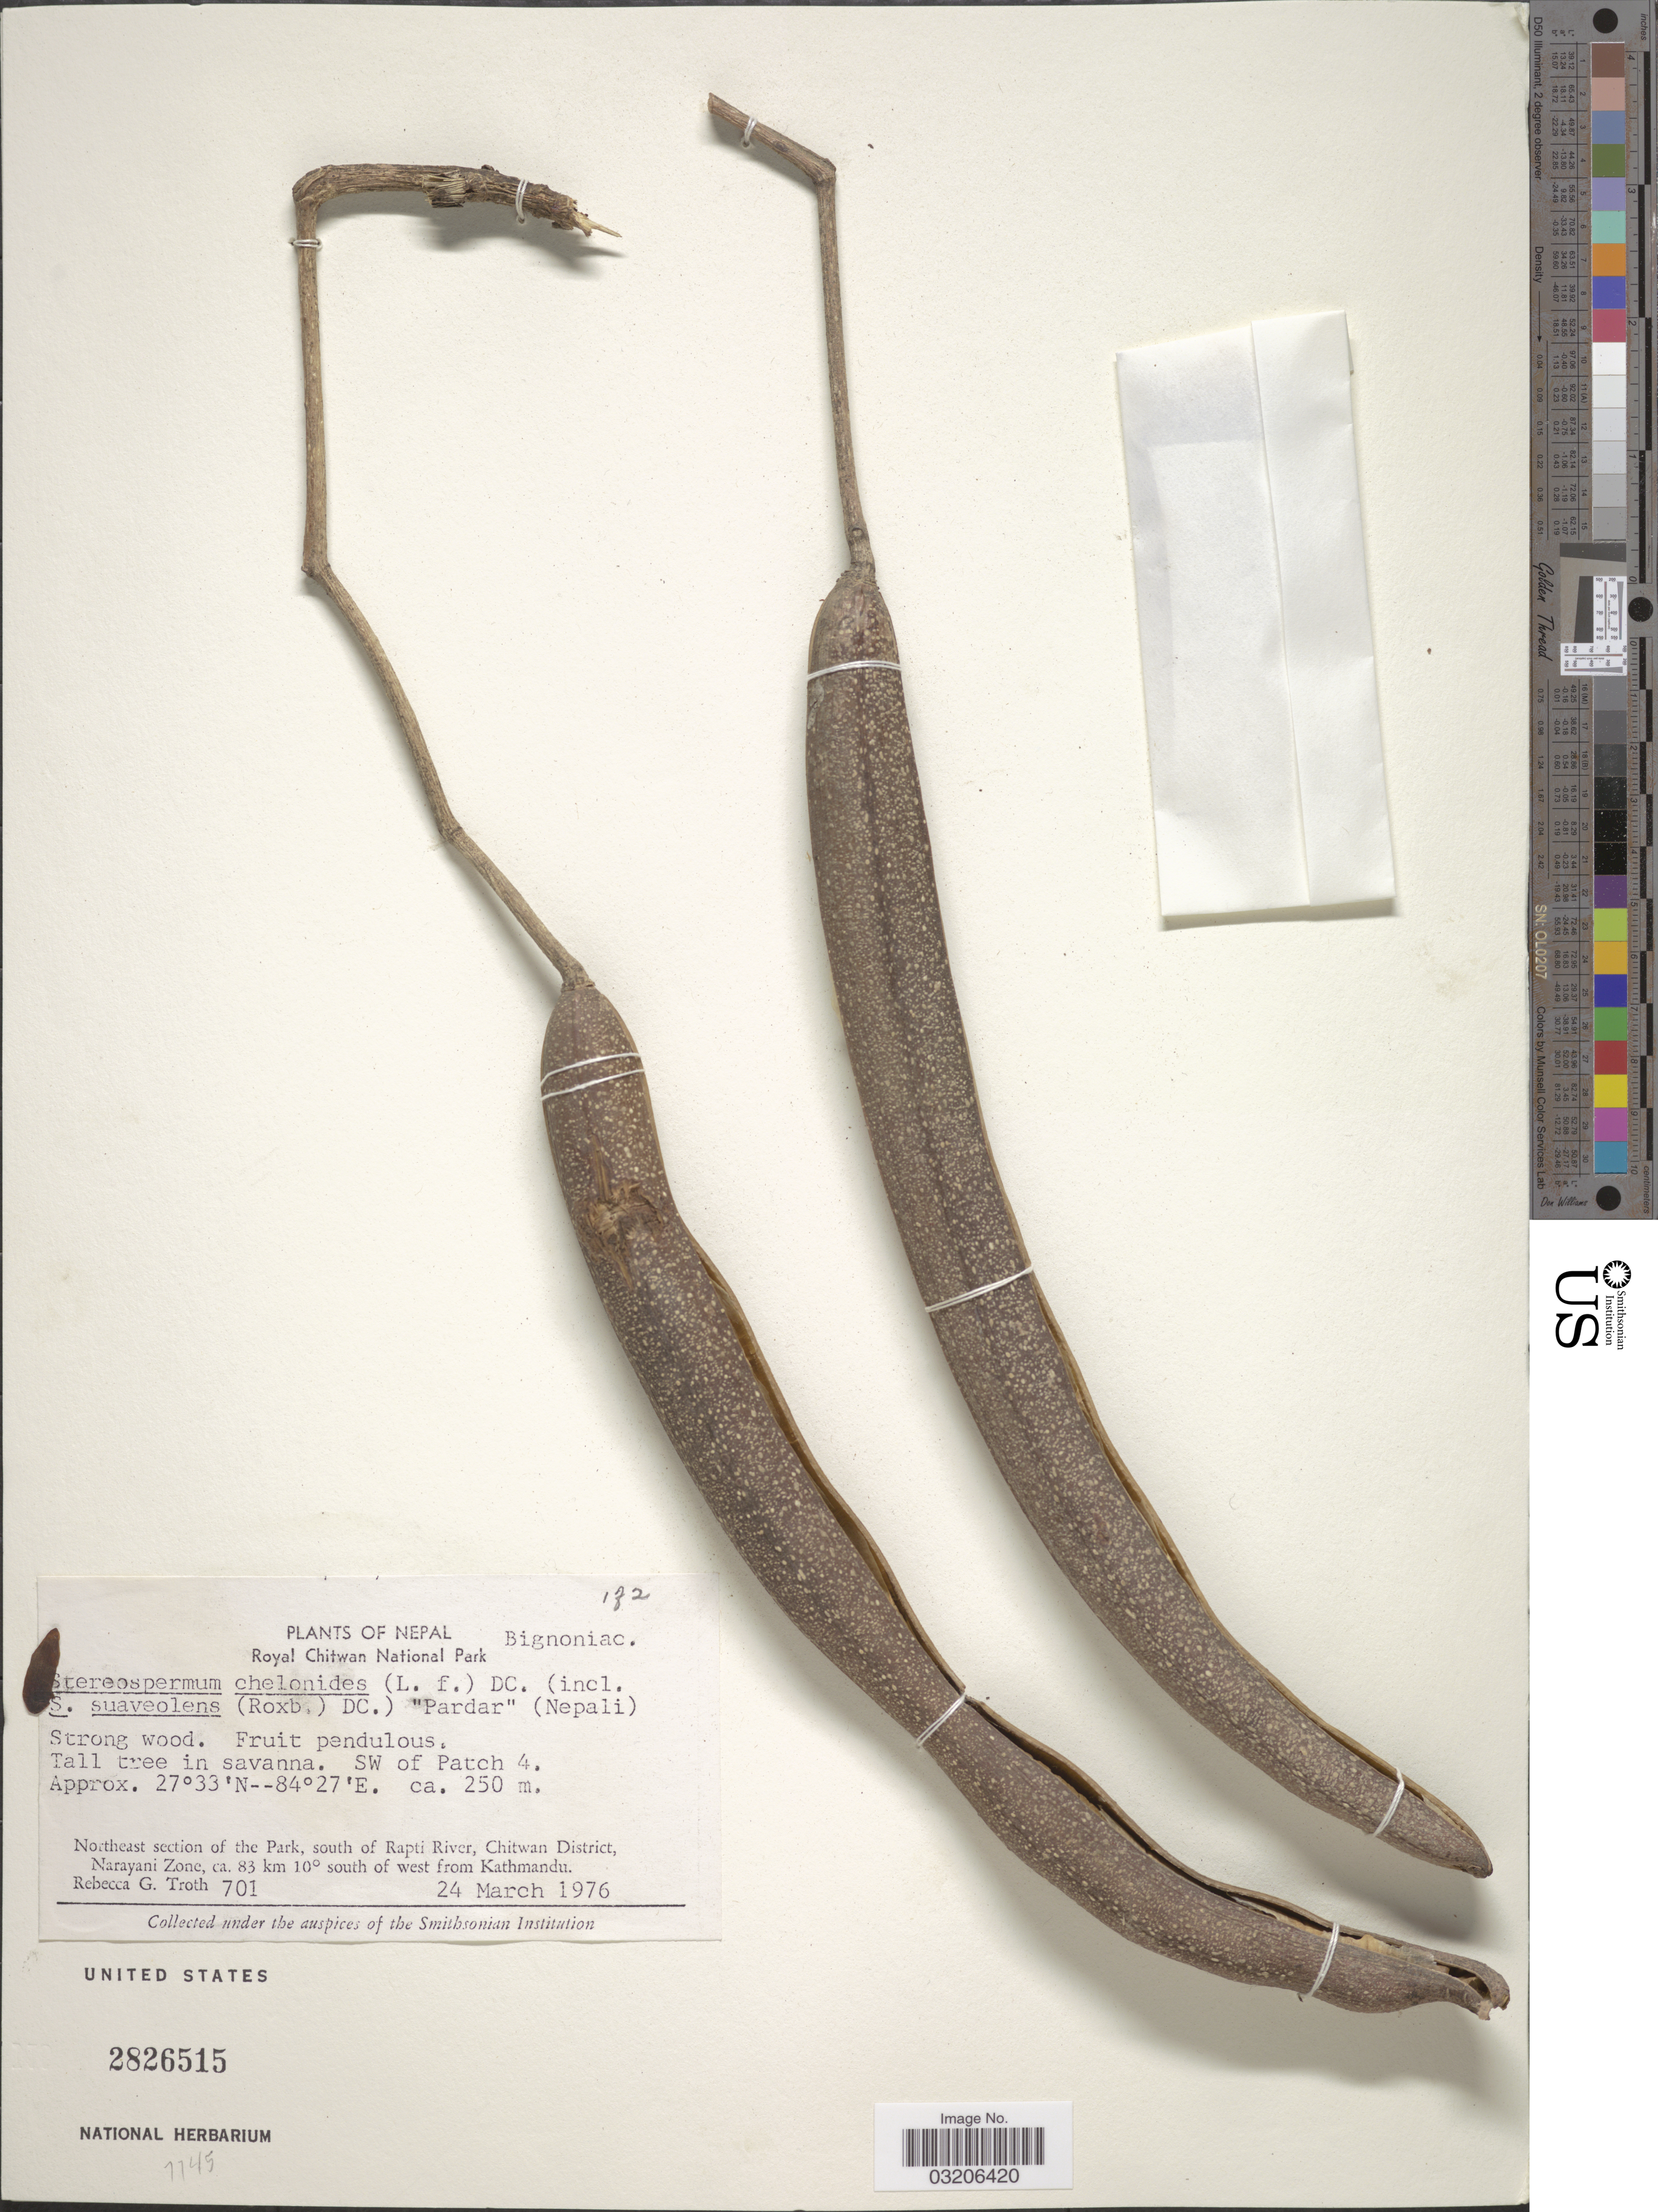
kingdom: Plantae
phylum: Tracheophyta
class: Magnoliopsida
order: Lamiales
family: Bignoniaceae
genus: Stereospermum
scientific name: Stereospermum chelonoides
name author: DC.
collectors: R. Troth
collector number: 701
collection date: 1976-03-24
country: Nepal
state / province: Narayani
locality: Royal Chitwan National Park. Northeast section of the Park, south of Rapti River, Chitwan District, Narayani Zone, ca. 83 km 10° south of west from Kathmandu.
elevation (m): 250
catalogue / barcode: US 2826515